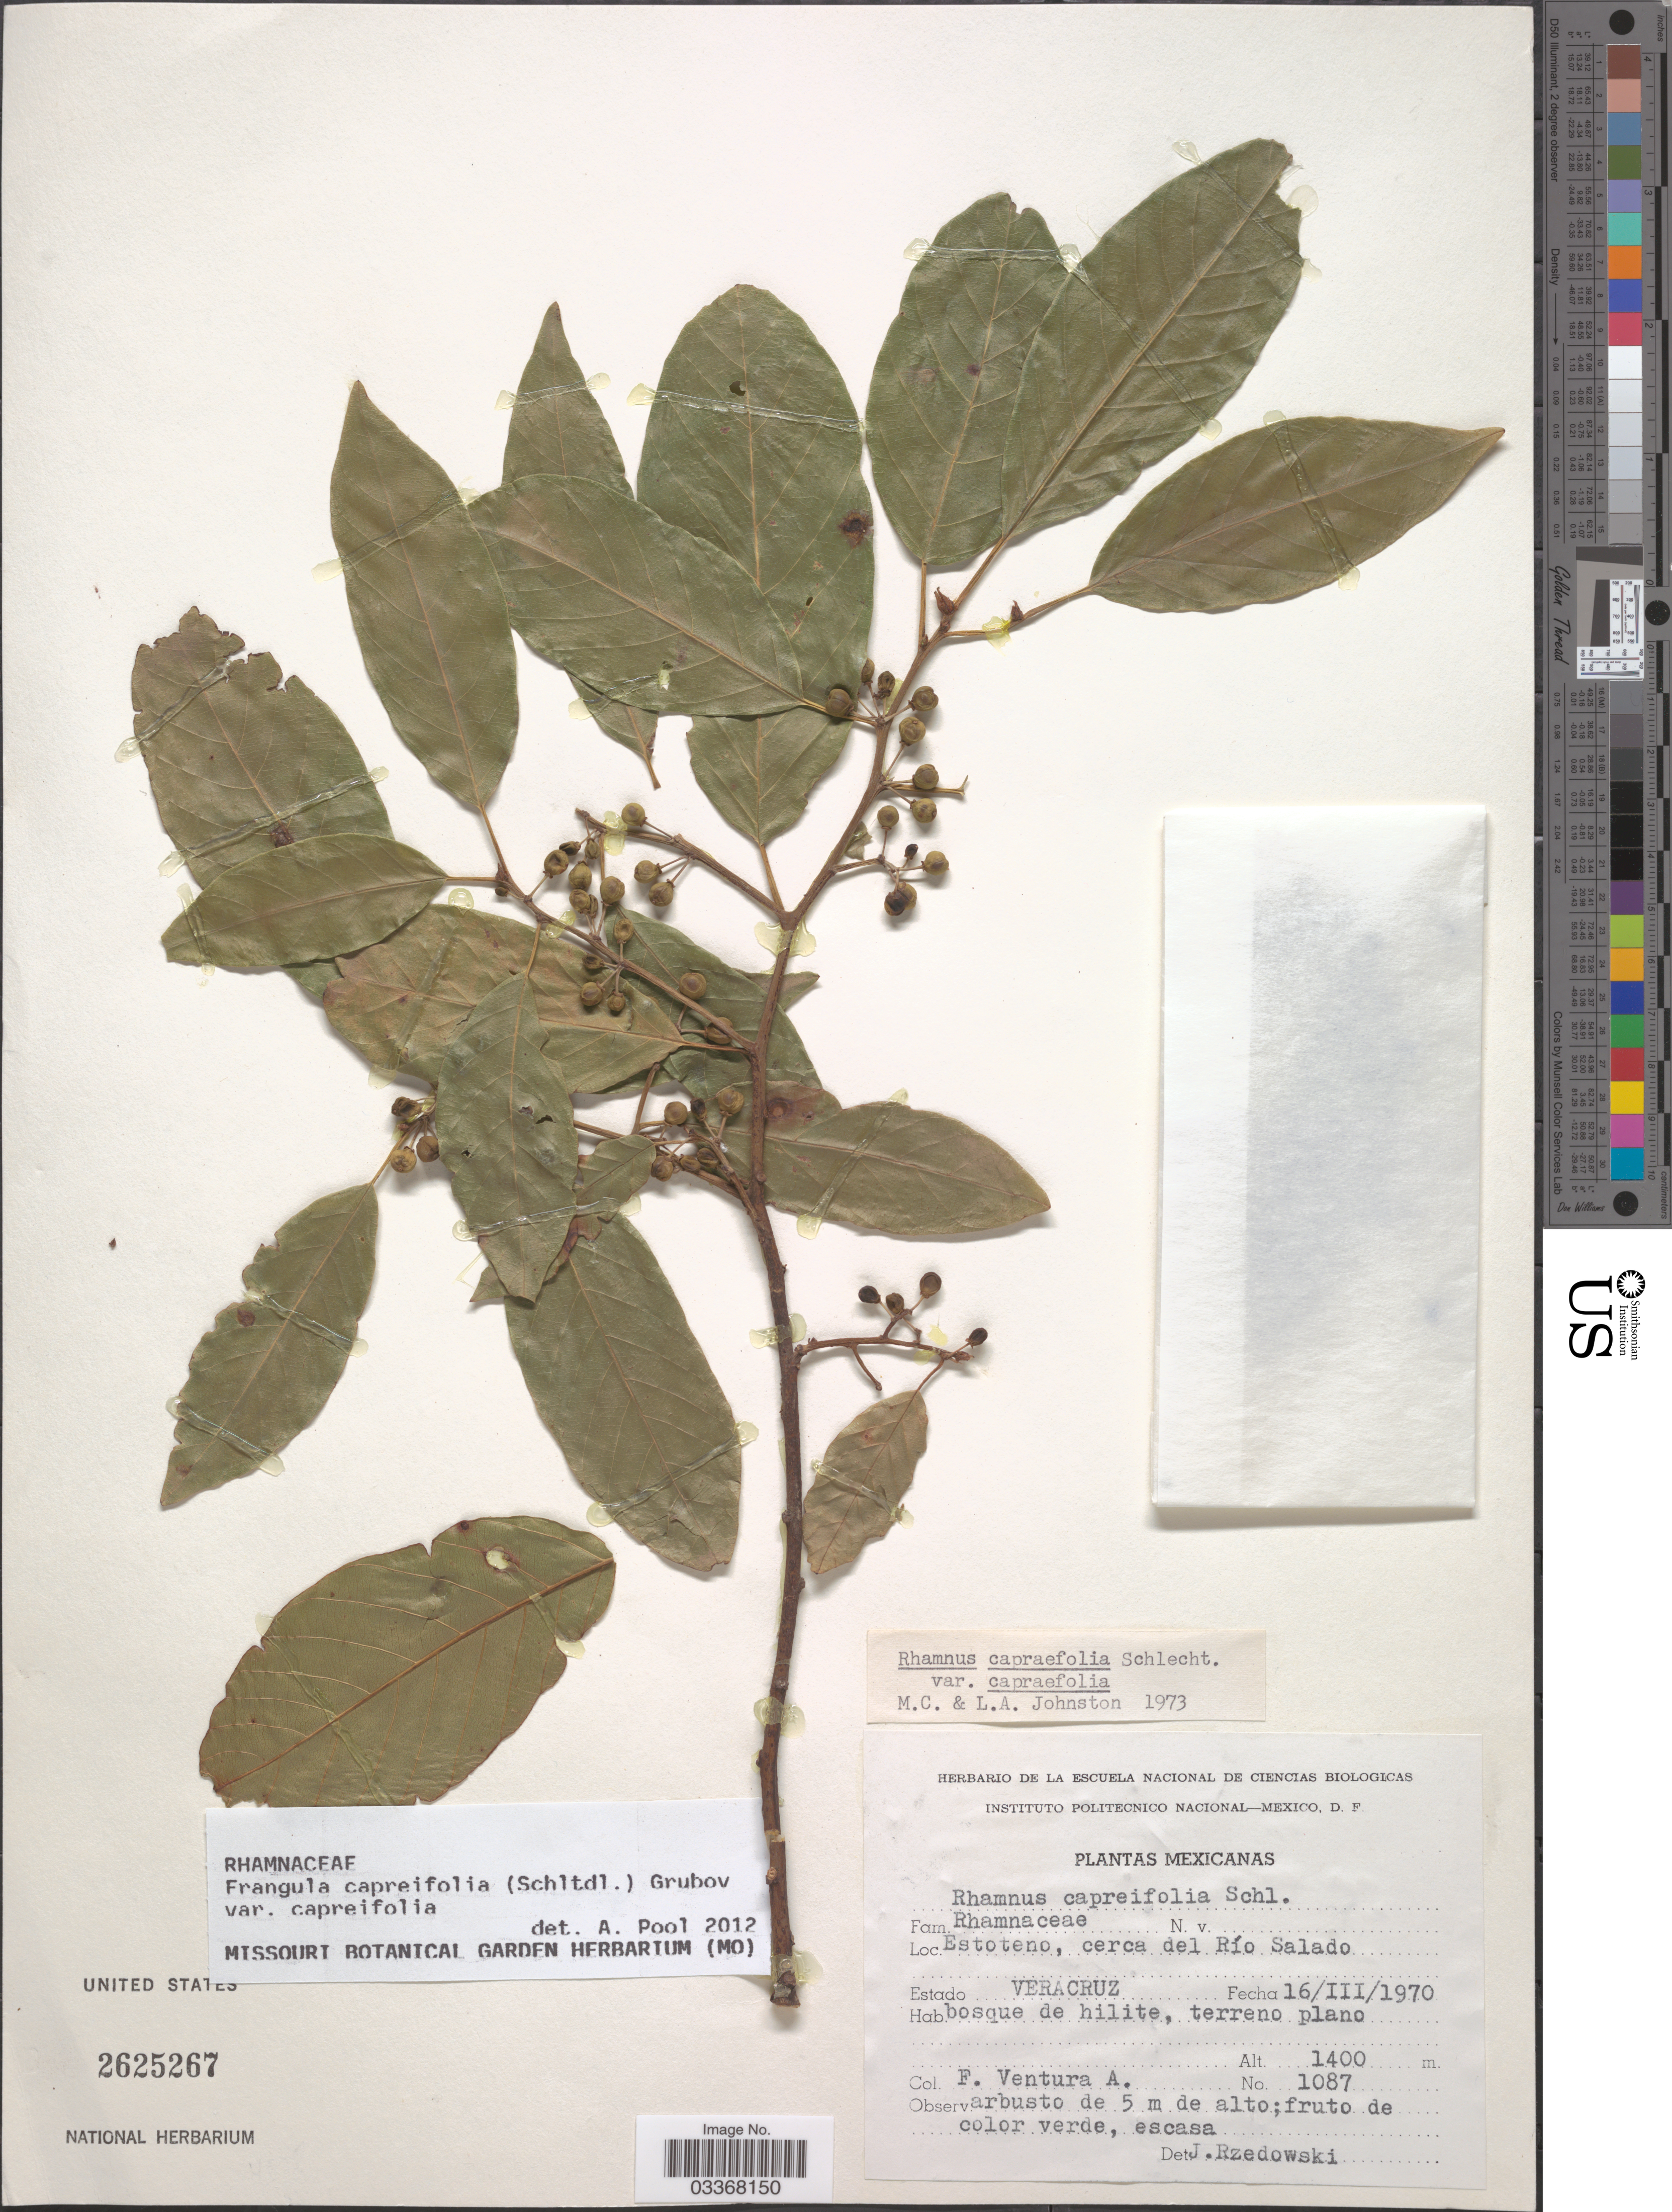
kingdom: Plantae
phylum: Tracheophyta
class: Magnoliopsida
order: Rosales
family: Rhamnaceae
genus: Frangula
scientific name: Frangula capreifolia var. capreifolia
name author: (Schltdl.) Grubov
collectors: F. Ventura A.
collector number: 1087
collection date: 1970-03-16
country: Mexico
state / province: Veracruz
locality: Estoteno, cerca del Río Salado, Estado Veracruz.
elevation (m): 1400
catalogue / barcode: US 2625267